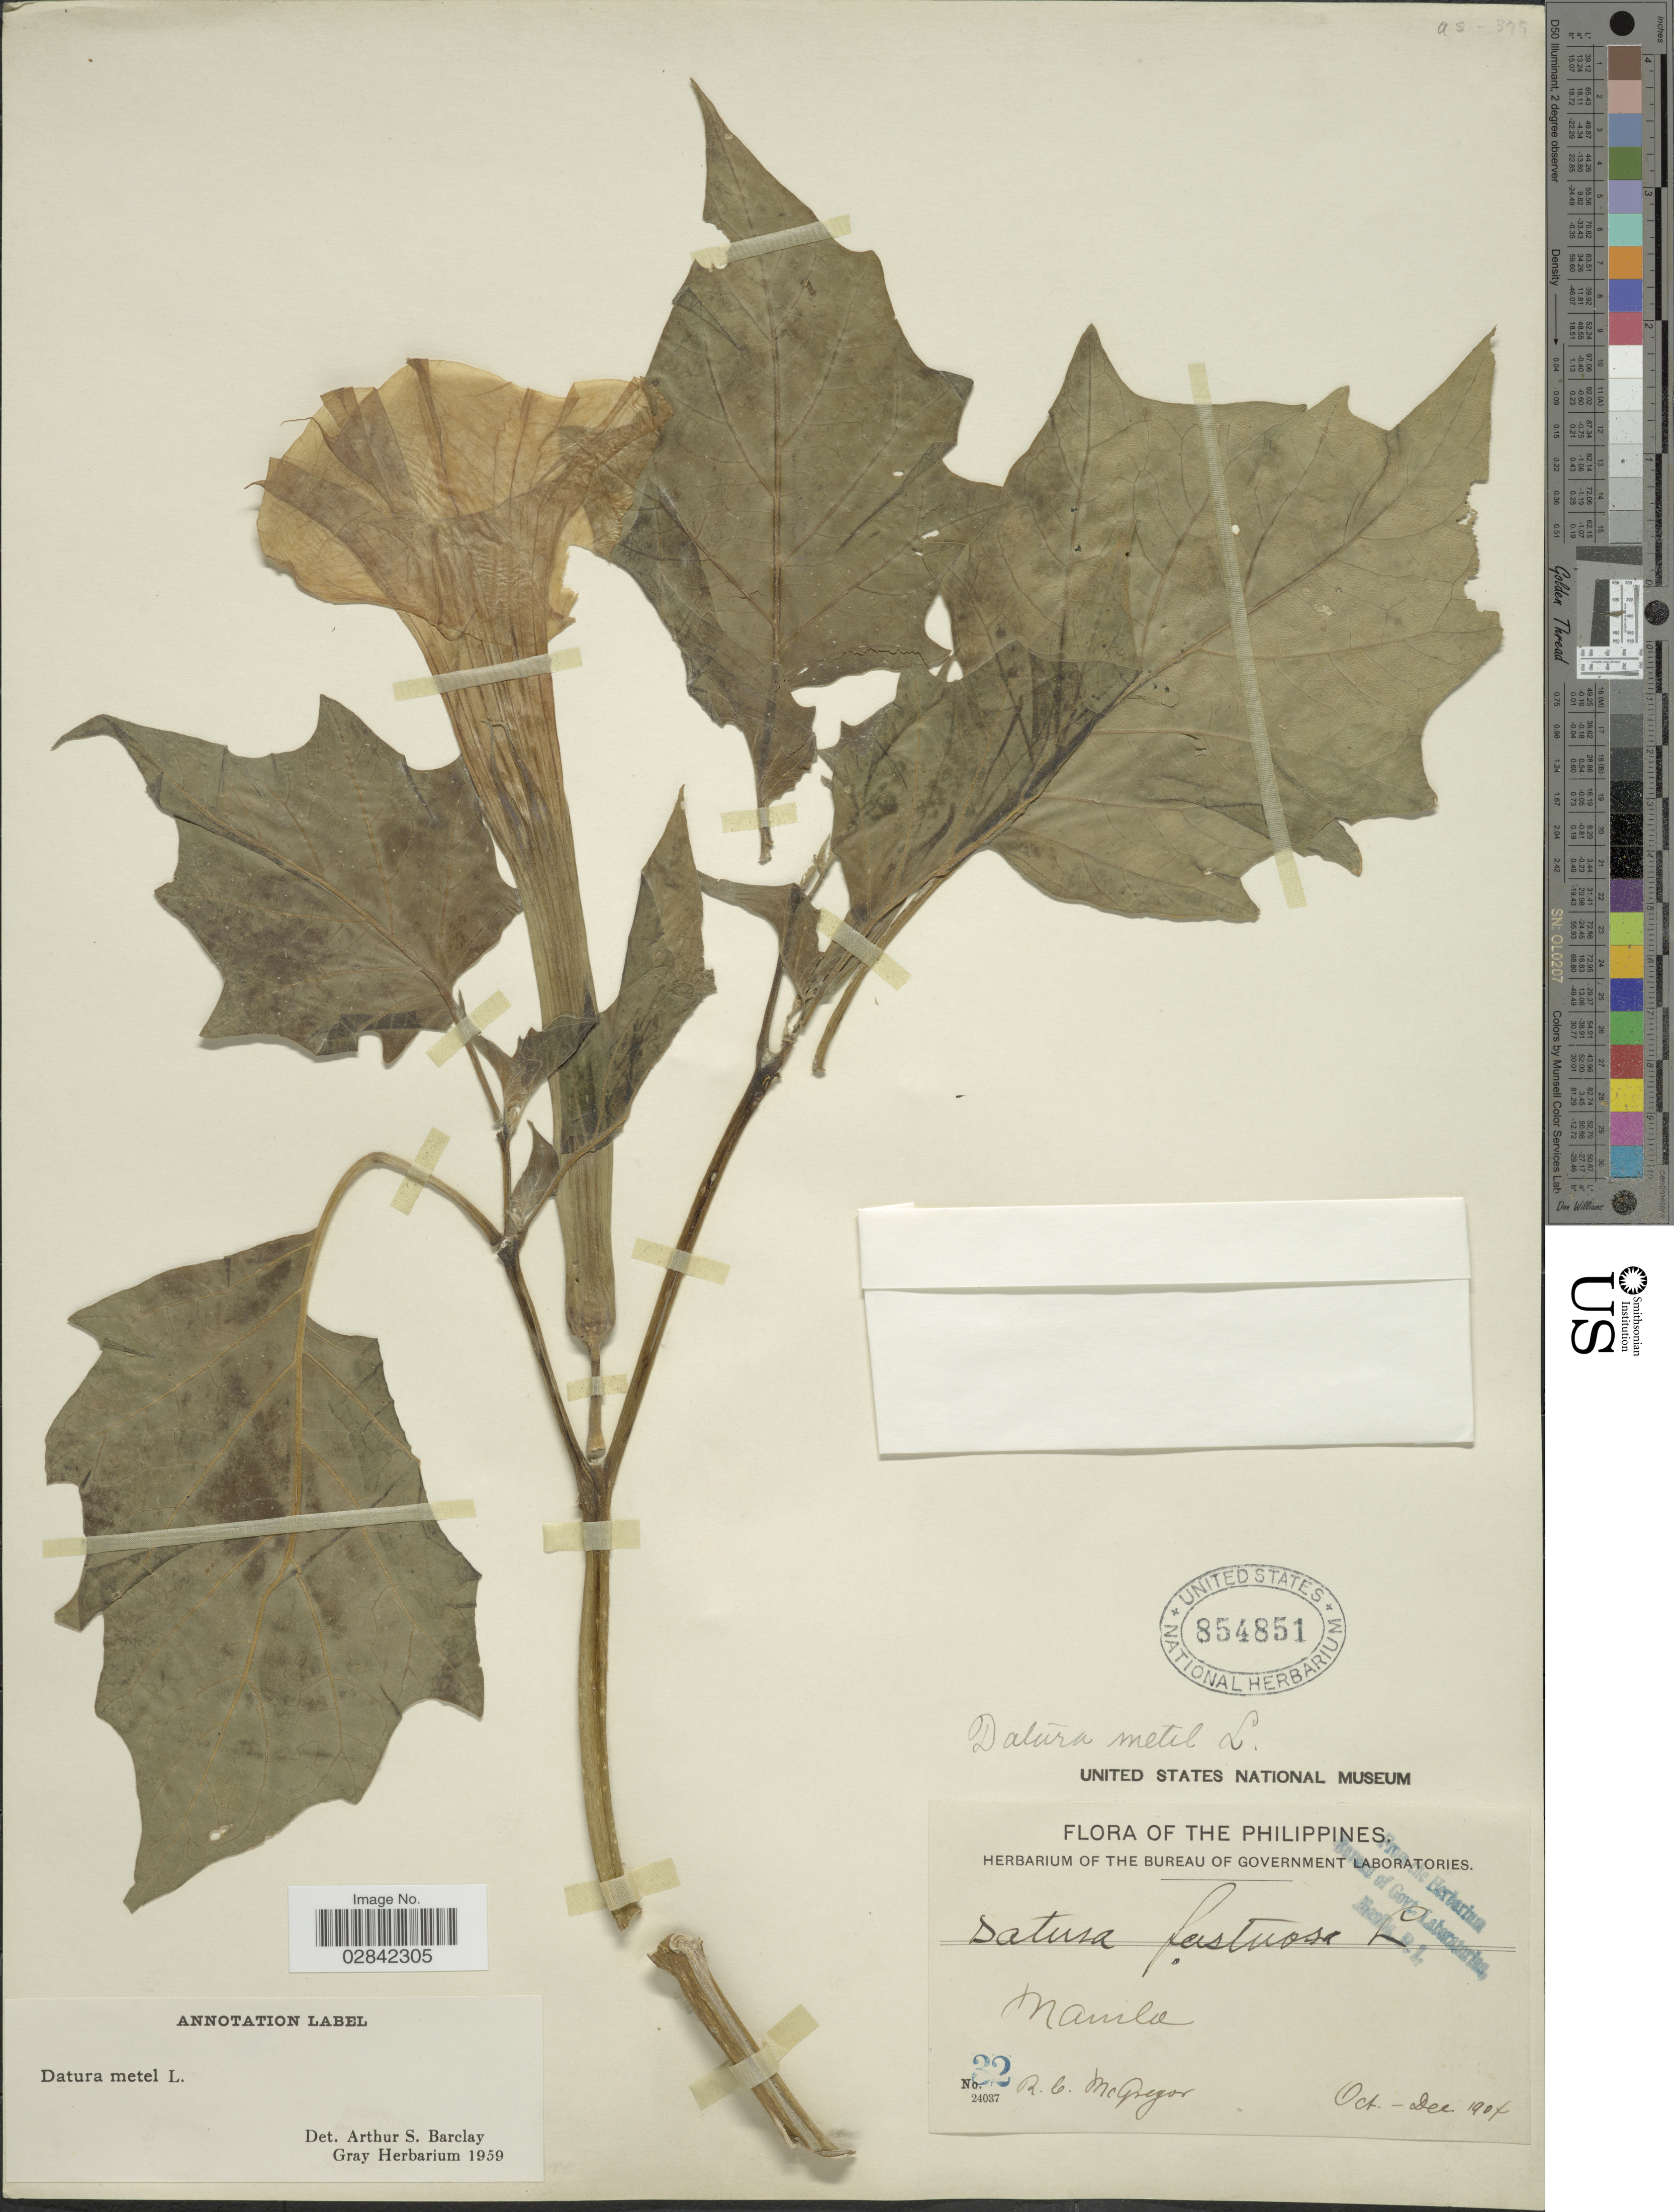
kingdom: Plantae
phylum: Tracheophyta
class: Magnoliopsida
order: Solanales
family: Solanaceae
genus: Datura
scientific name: Datura metel 'Flore Pleno'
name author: L.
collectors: R. C. McGregor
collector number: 32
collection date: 1904-10/1904-12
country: Philippines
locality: Manila.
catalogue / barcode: US 854851